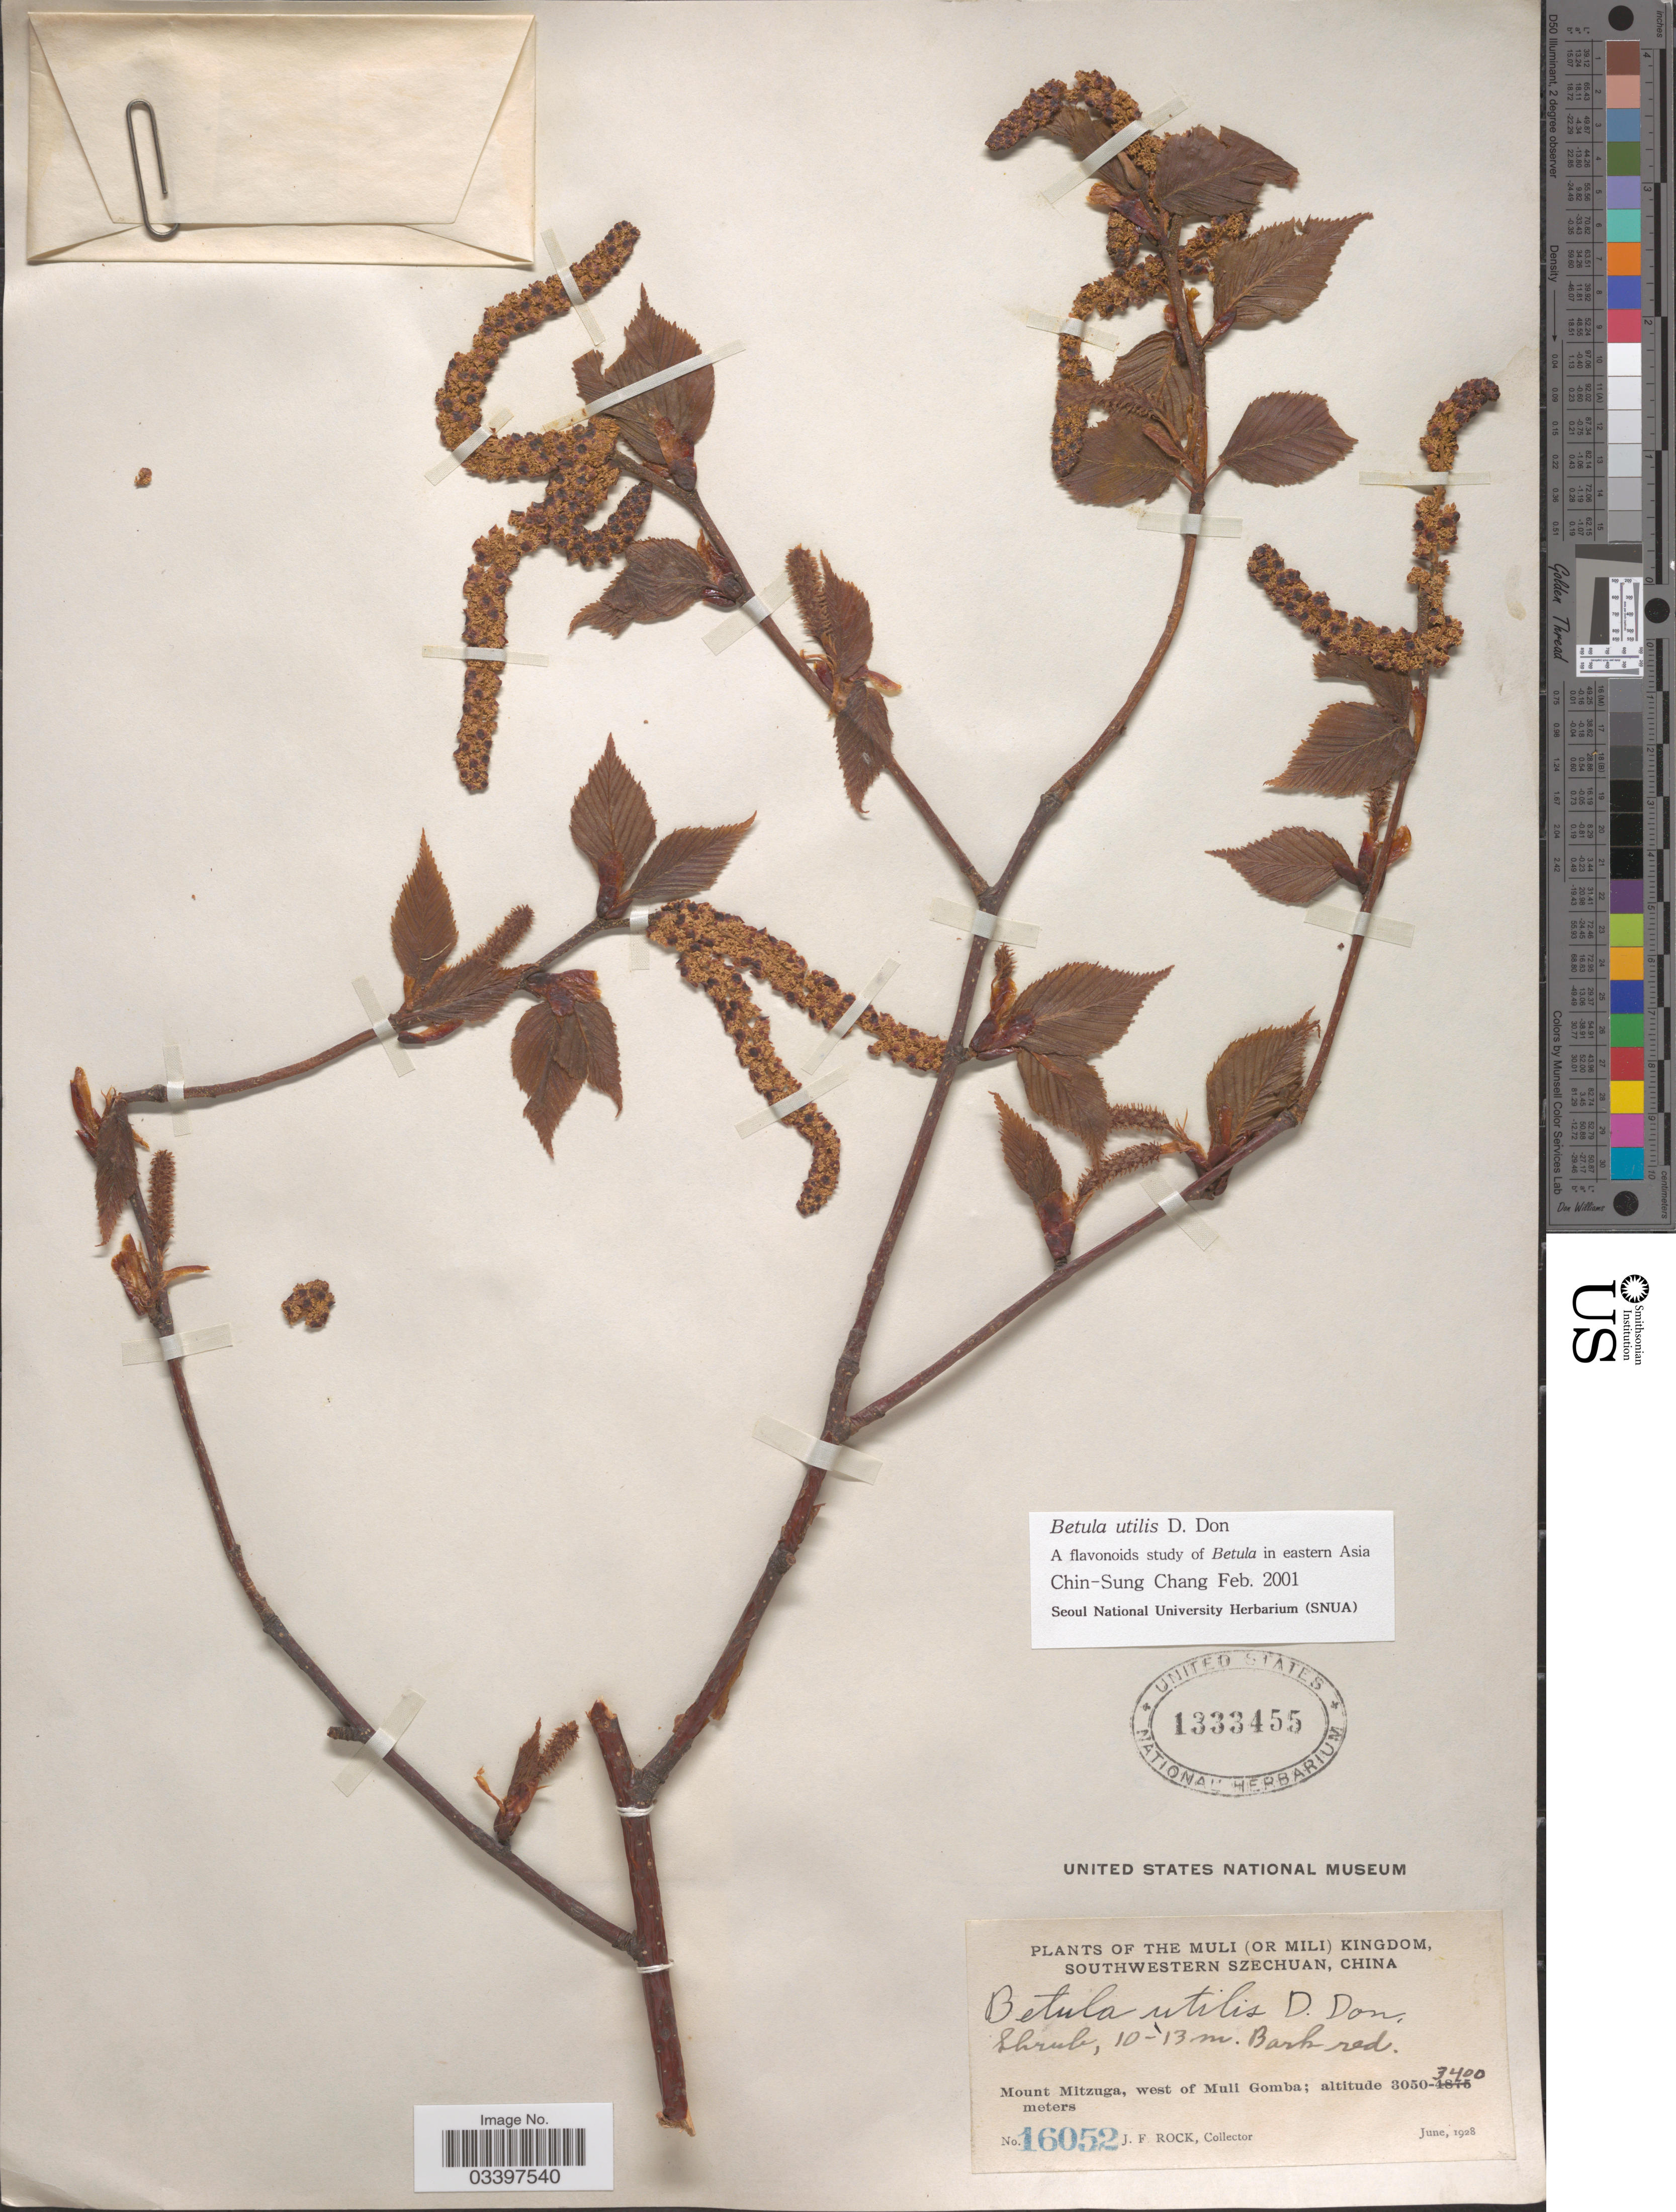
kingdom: Plantae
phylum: Tracheophyta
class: Magnoliopsida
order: Fagales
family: Betulaceae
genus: Betula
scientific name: Betula utilis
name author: D. Don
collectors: J. Rock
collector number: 16052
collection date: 1928-06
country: China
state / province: Sichuan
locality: The Muli (or Mili) Kingdom, Southwestern Szechuan. Mount Mitzuga, west of Muli Gomba.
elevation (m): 3050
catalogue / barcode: US 1333455